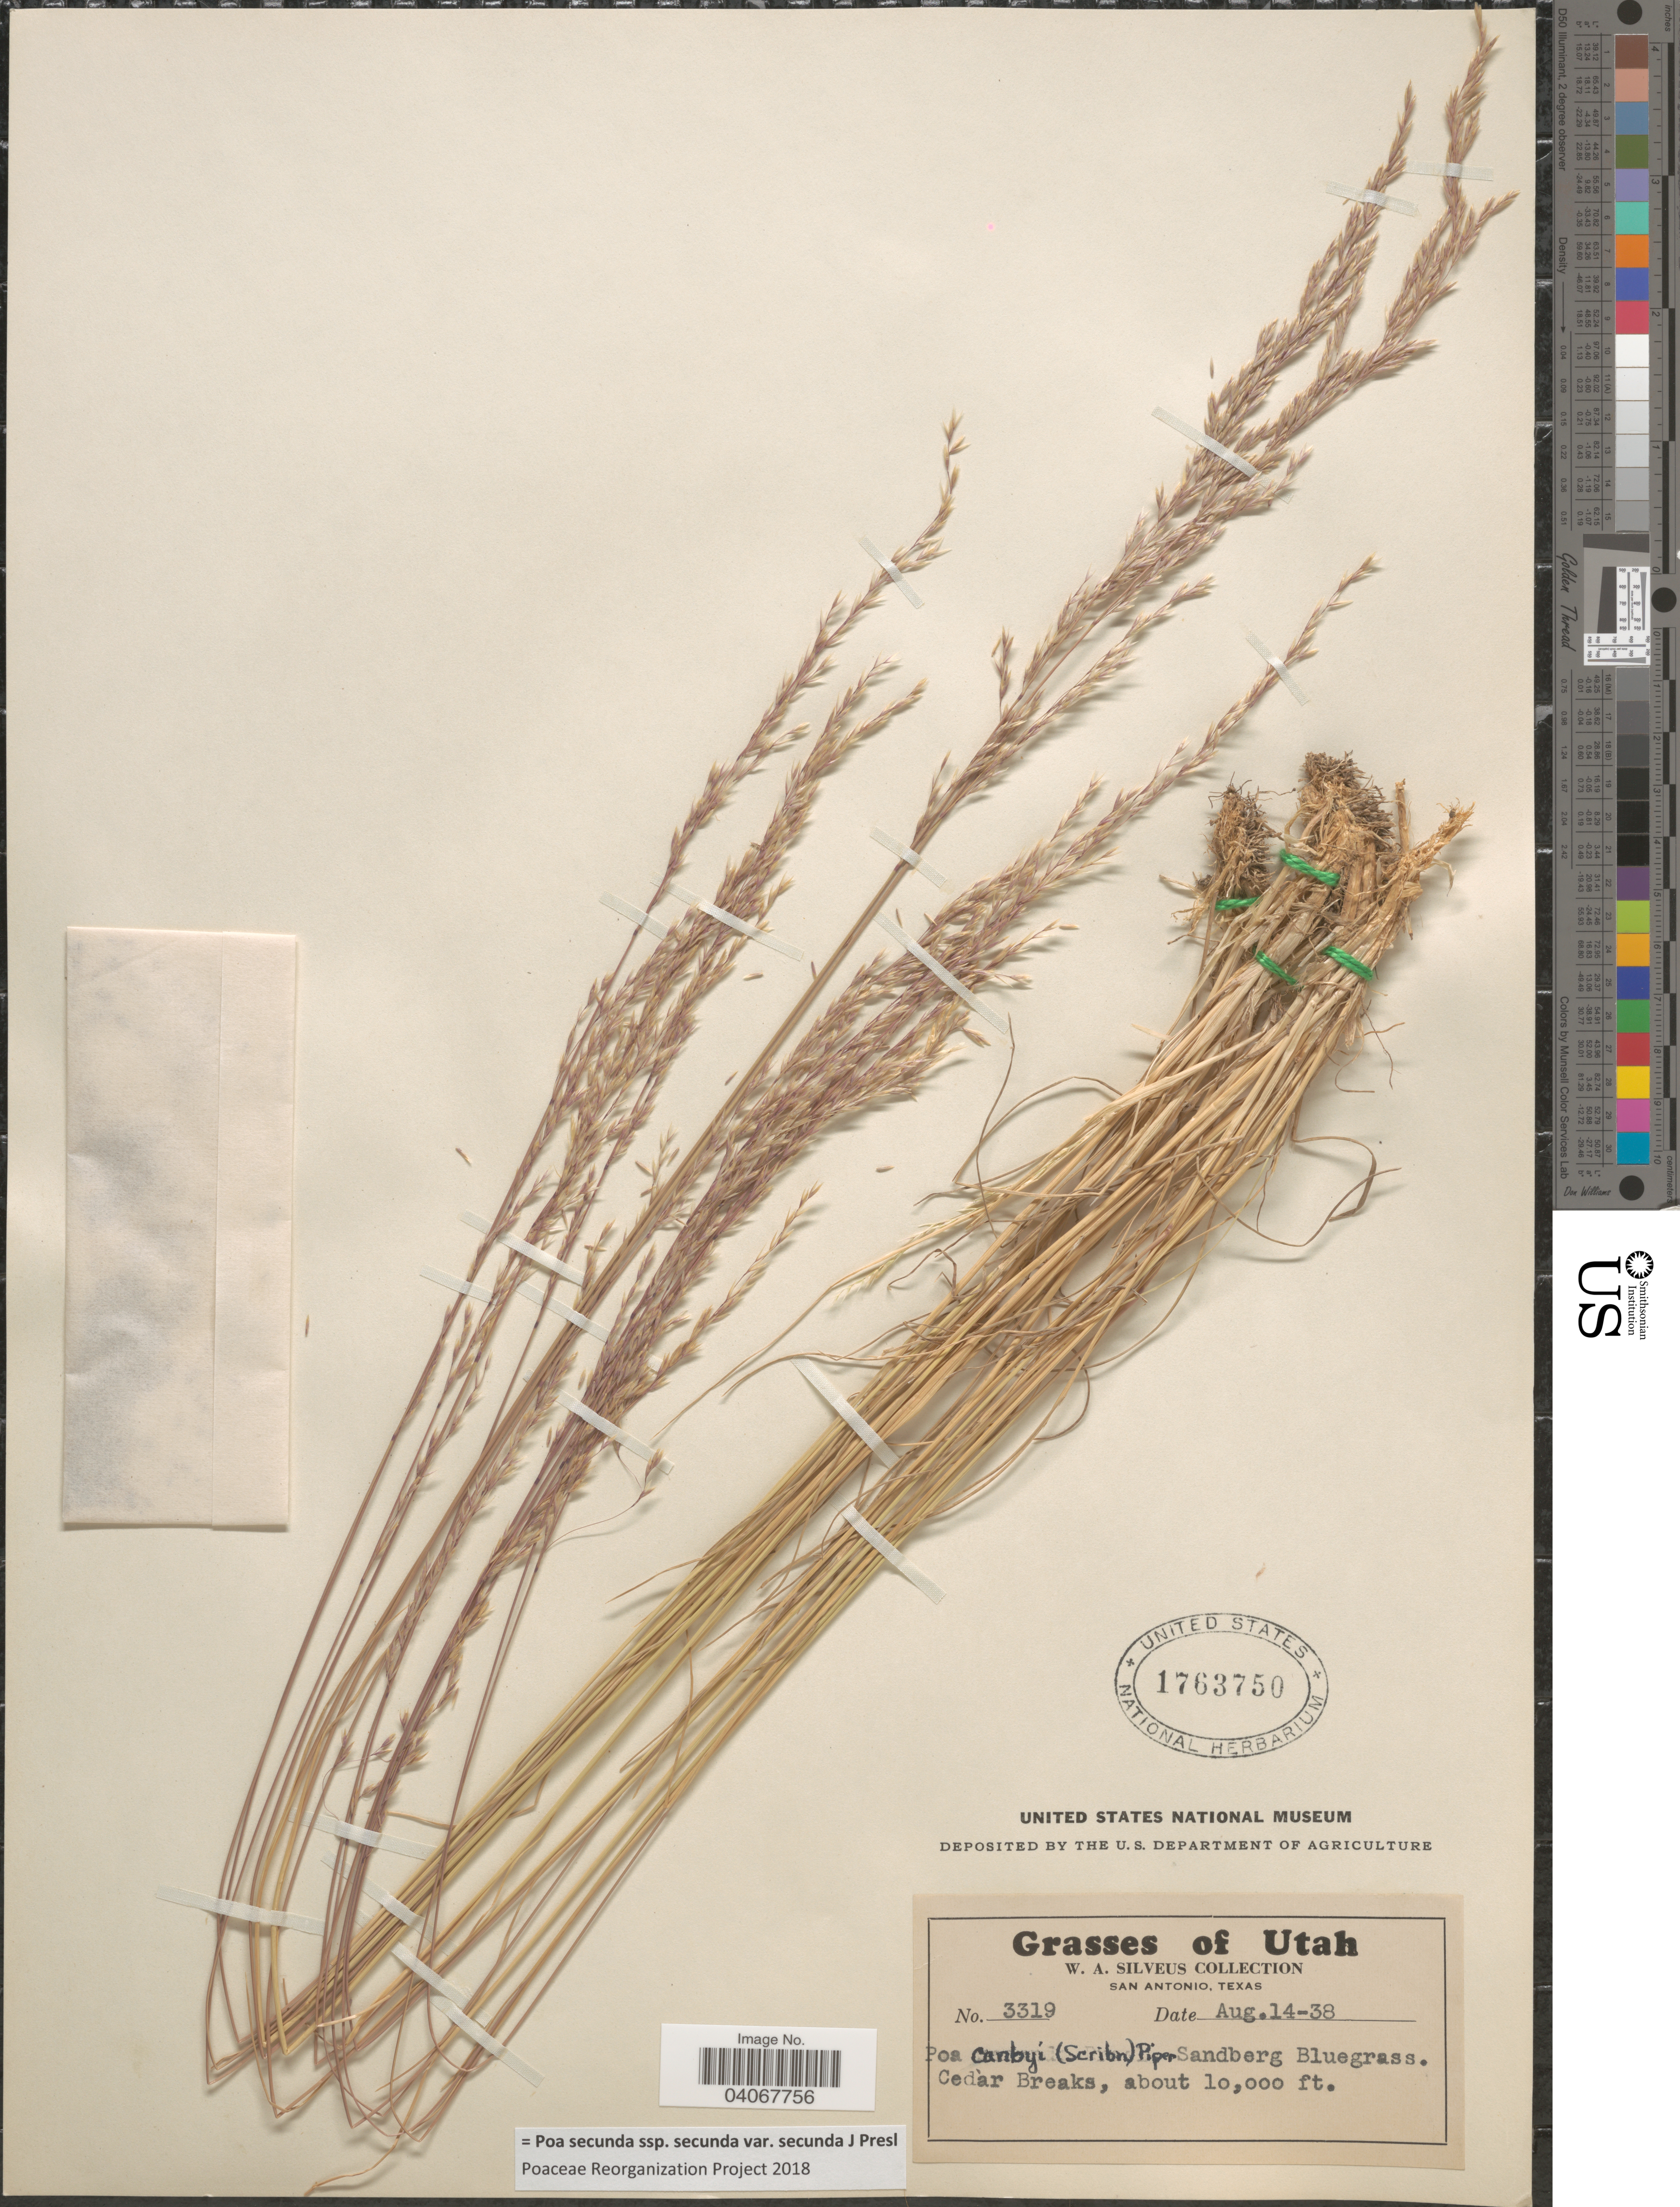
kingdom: Plantae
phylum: Tracheophyta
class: Liliopsida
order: Poales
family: Poaceae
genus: Poa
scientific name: Poa secunda subsp. secunda var. secunda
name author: J. Presl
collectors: W. Silveus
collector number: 3319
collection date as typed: Transcribed d/m/y: 14/8/38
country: United States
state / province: Utah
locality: Cedàr Breaks.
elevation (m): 3048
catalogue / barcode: US 1763750